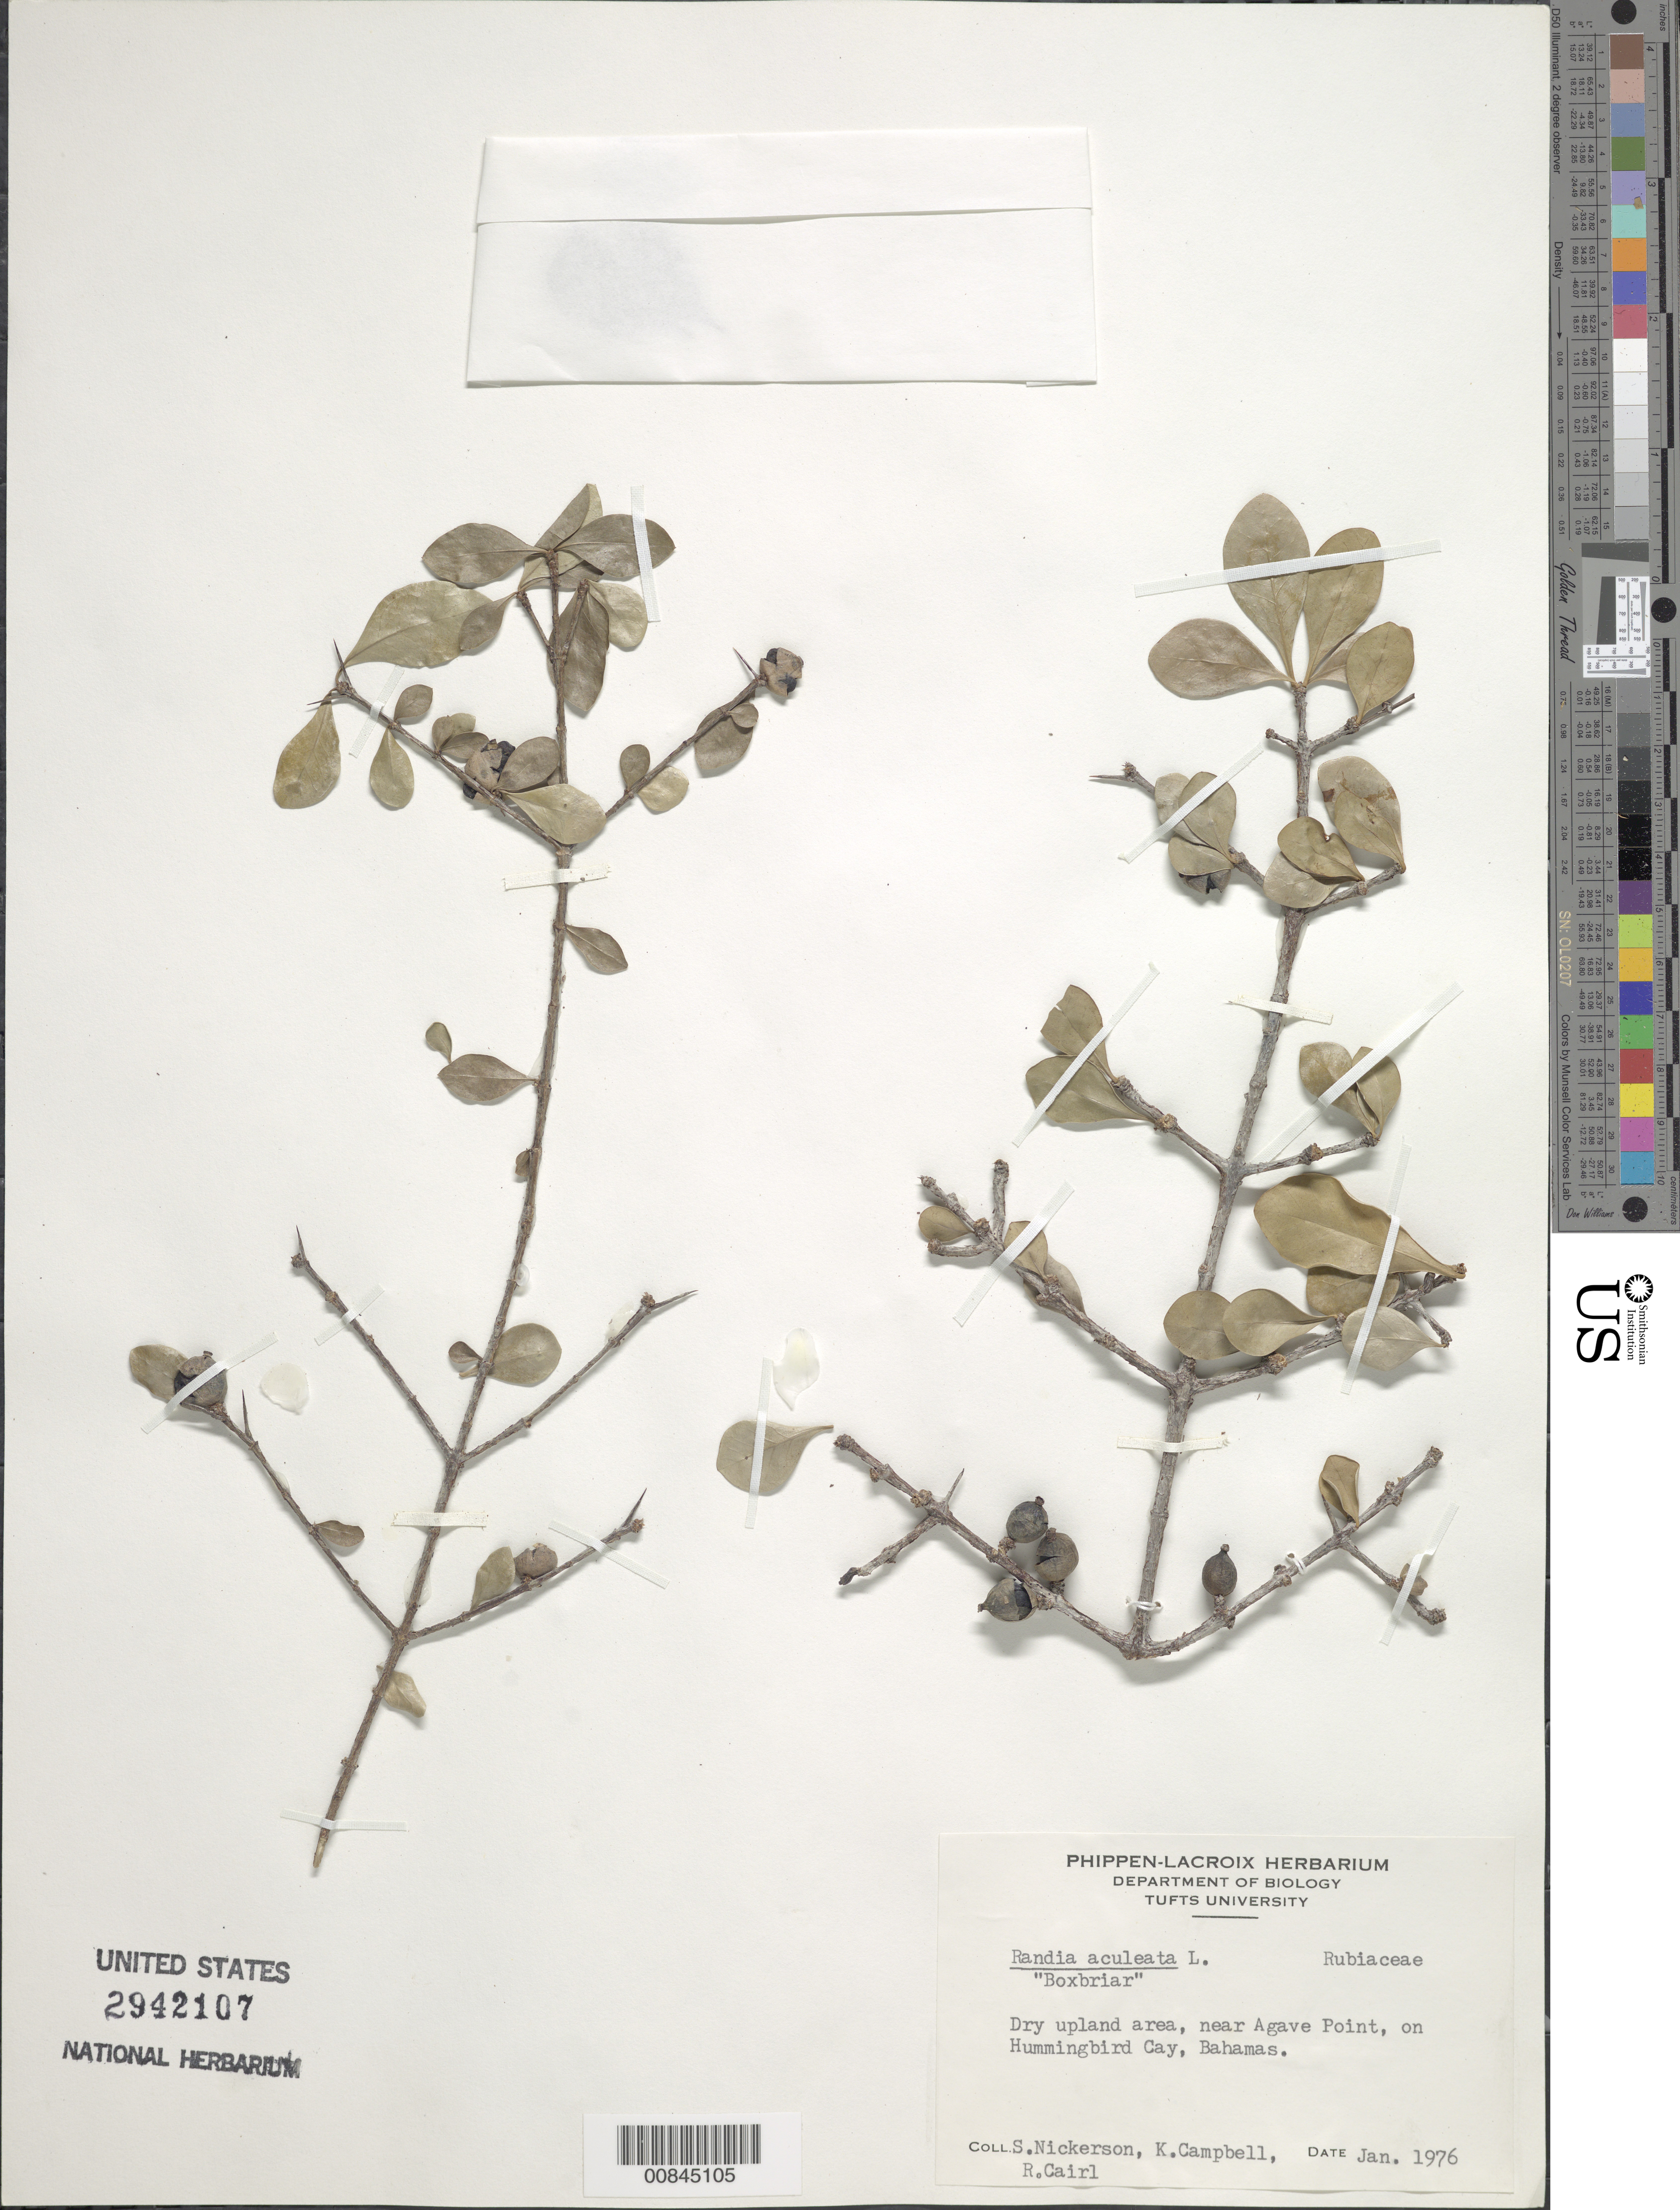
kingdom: Plantae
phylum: Tracheophyta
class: Magnoliopsida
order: Gentianales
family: Rubiaceae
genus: Randia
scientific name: Randia aculeata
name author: L.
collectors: S. Nickerson, K. Campbell & R. Cairl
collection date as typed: Jan 1976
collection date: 1976-01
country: Bahamas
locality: Hummingbird Cay, near Agave Point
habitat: Dry upland area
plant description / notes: Common name: Boxbriar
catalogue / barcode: US 2942107